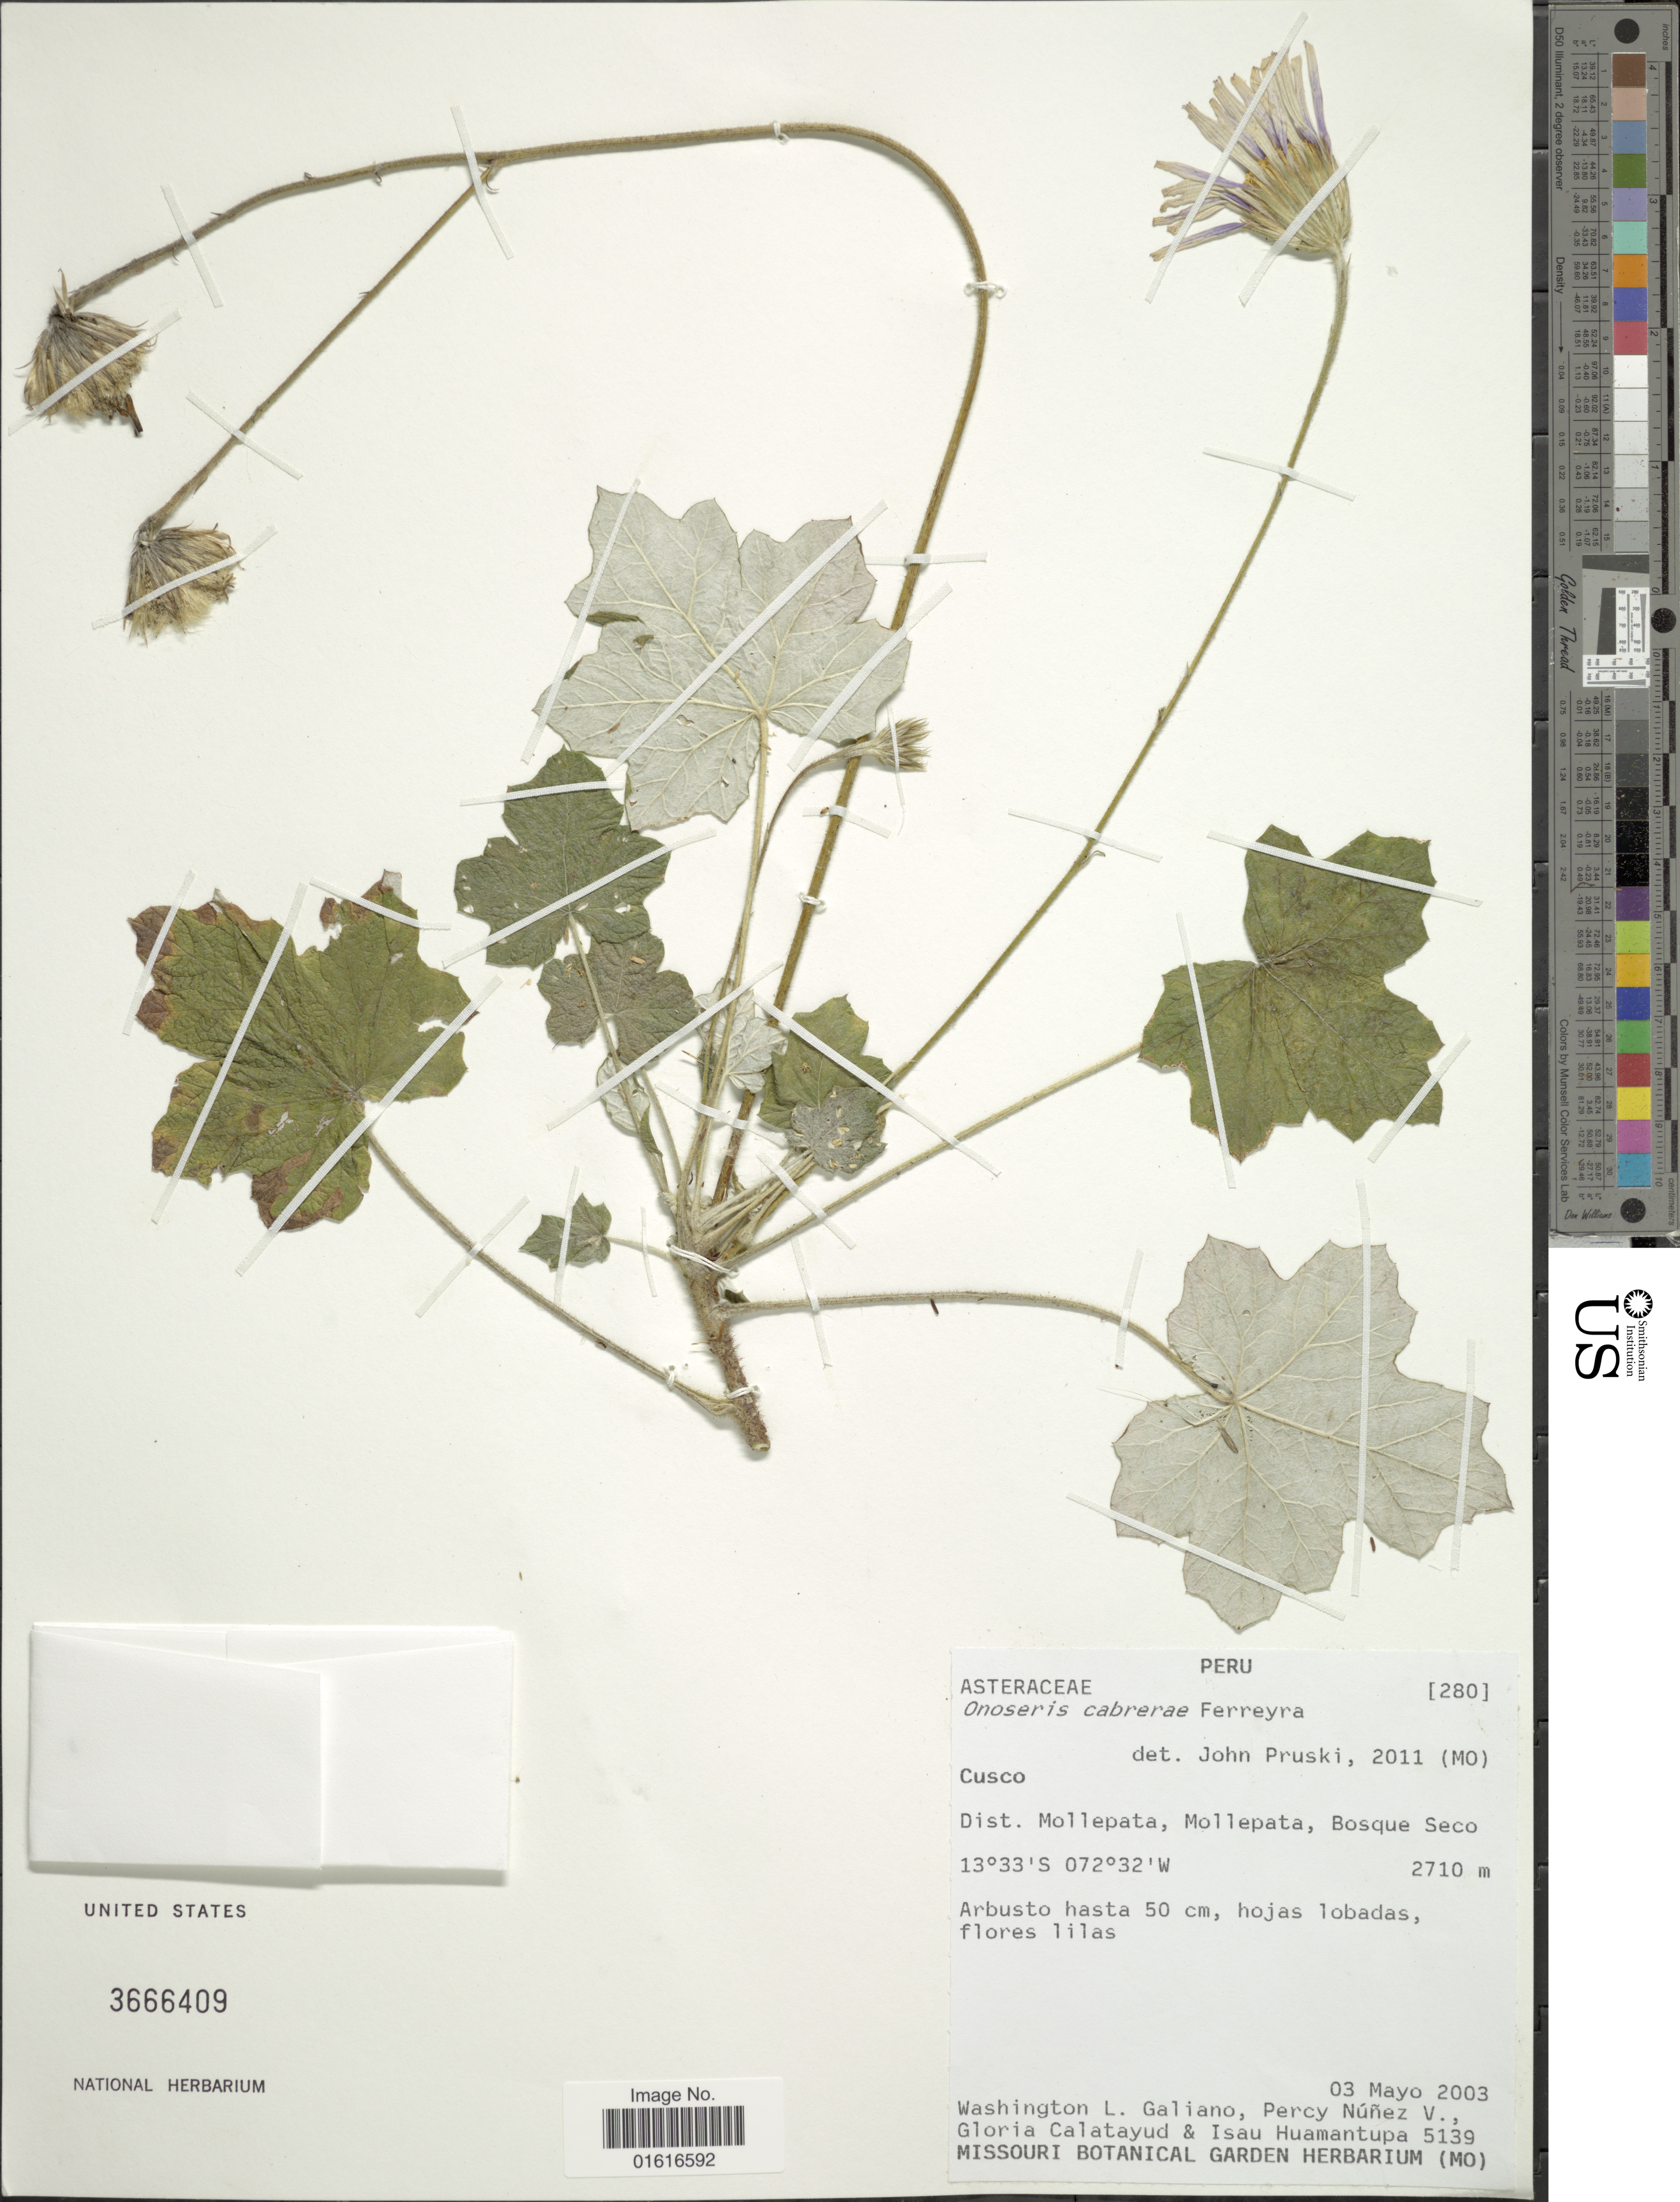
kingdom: Plantae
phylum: Tracheophyta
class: Magnoliopsida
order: Asterales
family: Asteraceae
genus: Onoseris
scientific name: Onoseris cabrerae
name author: Ferreyra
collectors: W. Galiano, P. Nuñez V., G. Calatayud & I. Huamantupa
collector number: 5139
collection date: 2003-05-03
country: Peru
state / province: Cusco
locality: Distr. Mollepata, Mollepata, Bosque Seco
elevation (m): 2710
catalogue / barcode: US 3666409